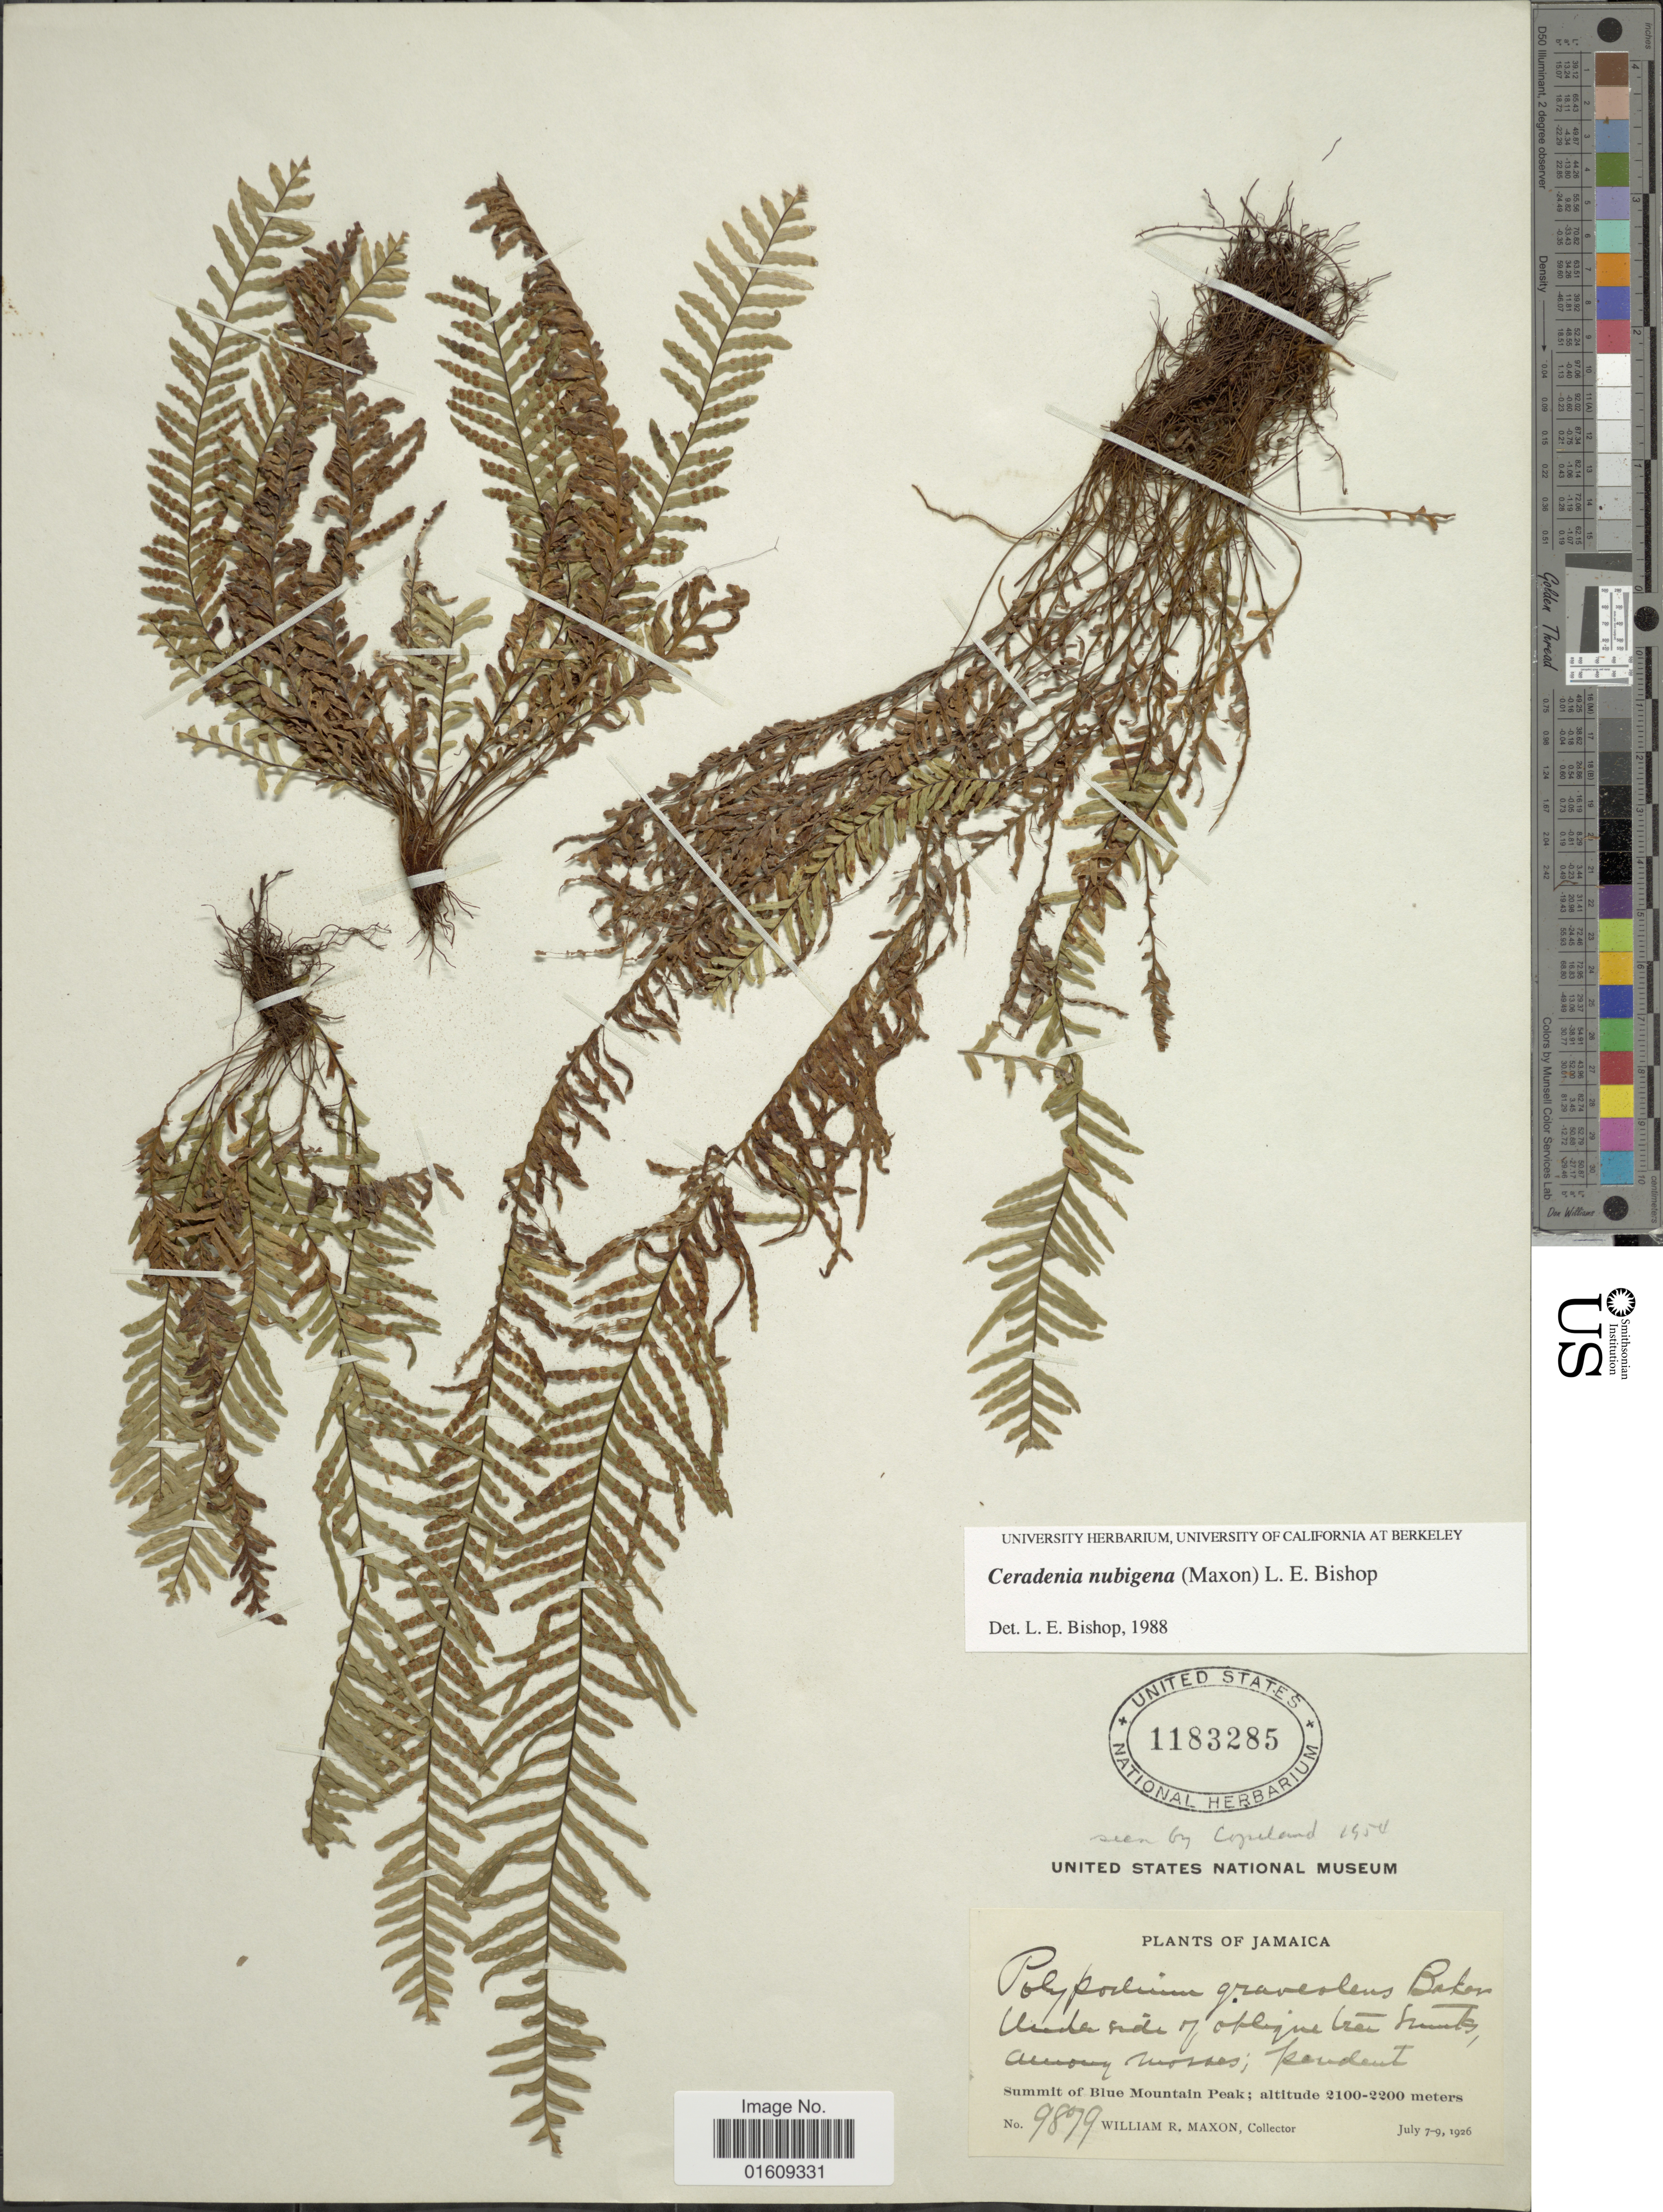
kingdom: Plantae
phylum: Tracheophyta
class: Polypodiopsida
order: Polypodiales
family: Polypodiaceae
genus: Ceradenia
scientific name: Ceradenia nubigena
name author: (Maxon) L.E. Bishop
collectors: W. R. Maxon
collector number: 9879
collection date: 1926-07-07/1926-07-09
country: Jamaica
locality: Jamaica, Summit of Blue Mountain Peak.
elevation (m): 2100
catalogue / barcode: US 1183285